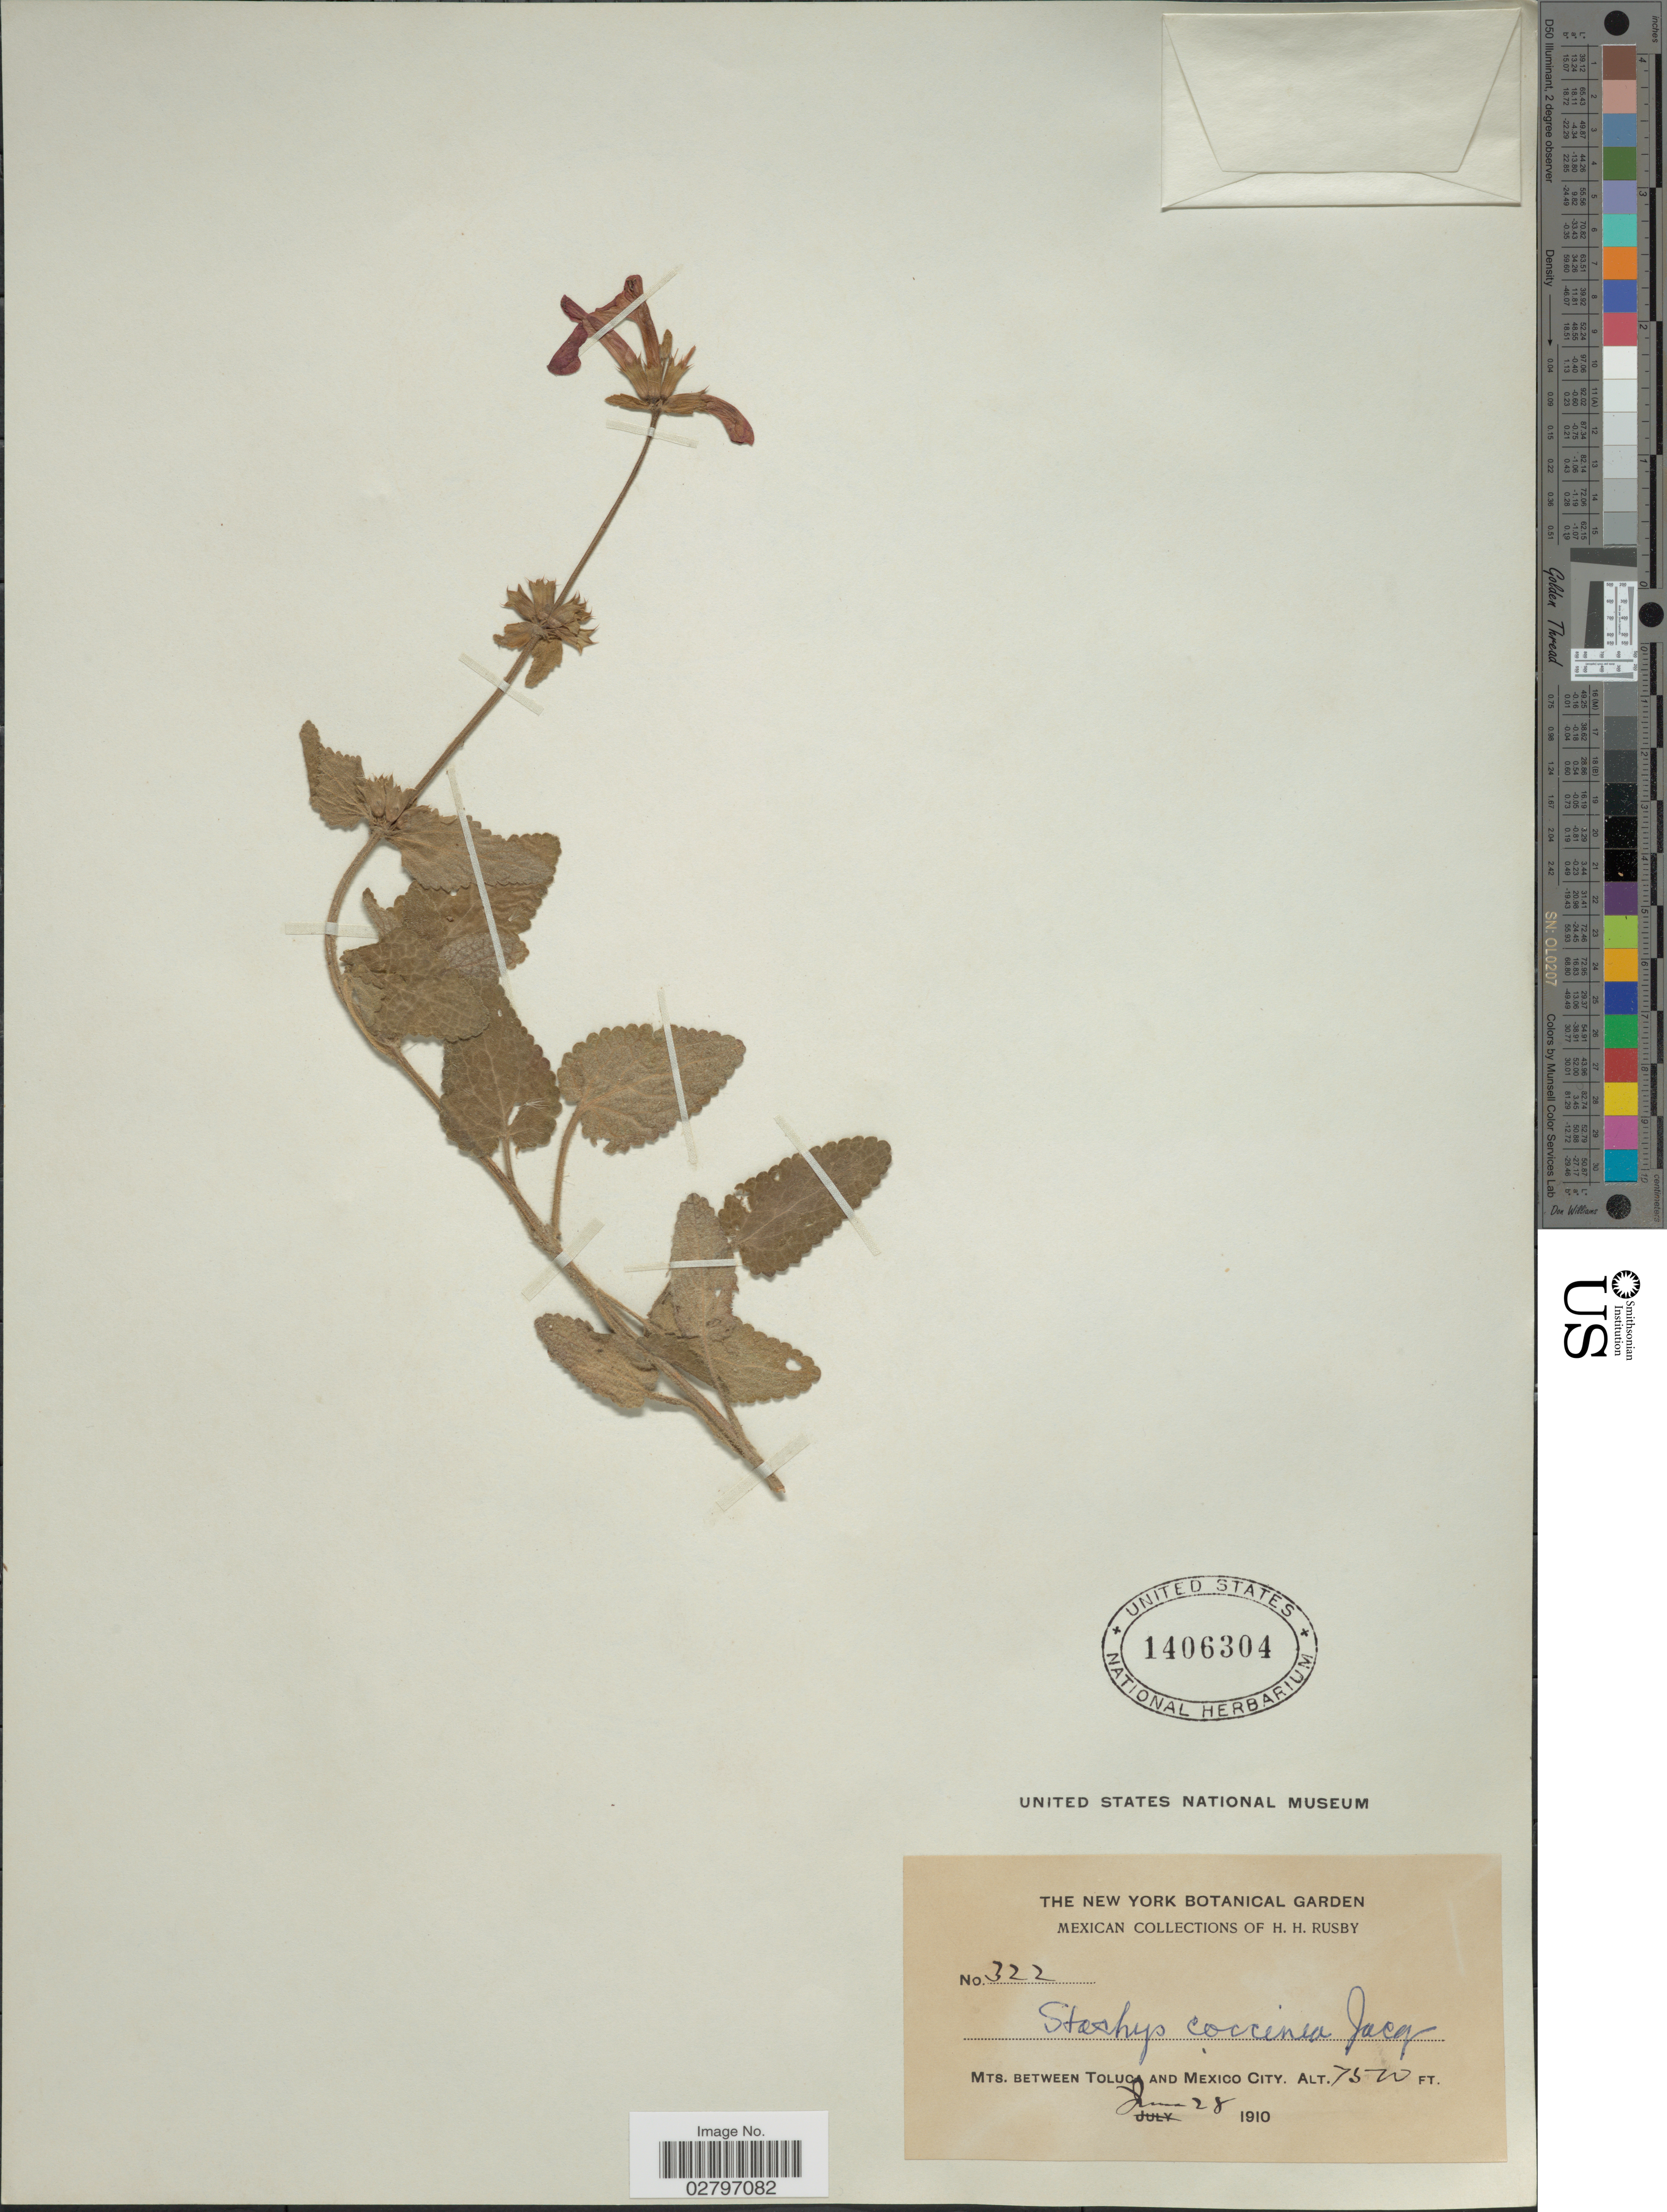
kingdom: Plantae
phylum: Tracheophyta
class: Magnoliopsida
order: Lamiales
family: Lamiaceae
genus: Stachys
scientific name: Stachys coccinea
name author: Ortega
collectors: H. H. Rusby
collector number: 322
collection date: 1910-06-28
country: Mexico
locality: Mts. Between Toluca and Mexico City.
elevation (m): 2286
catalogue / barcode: US 1406304